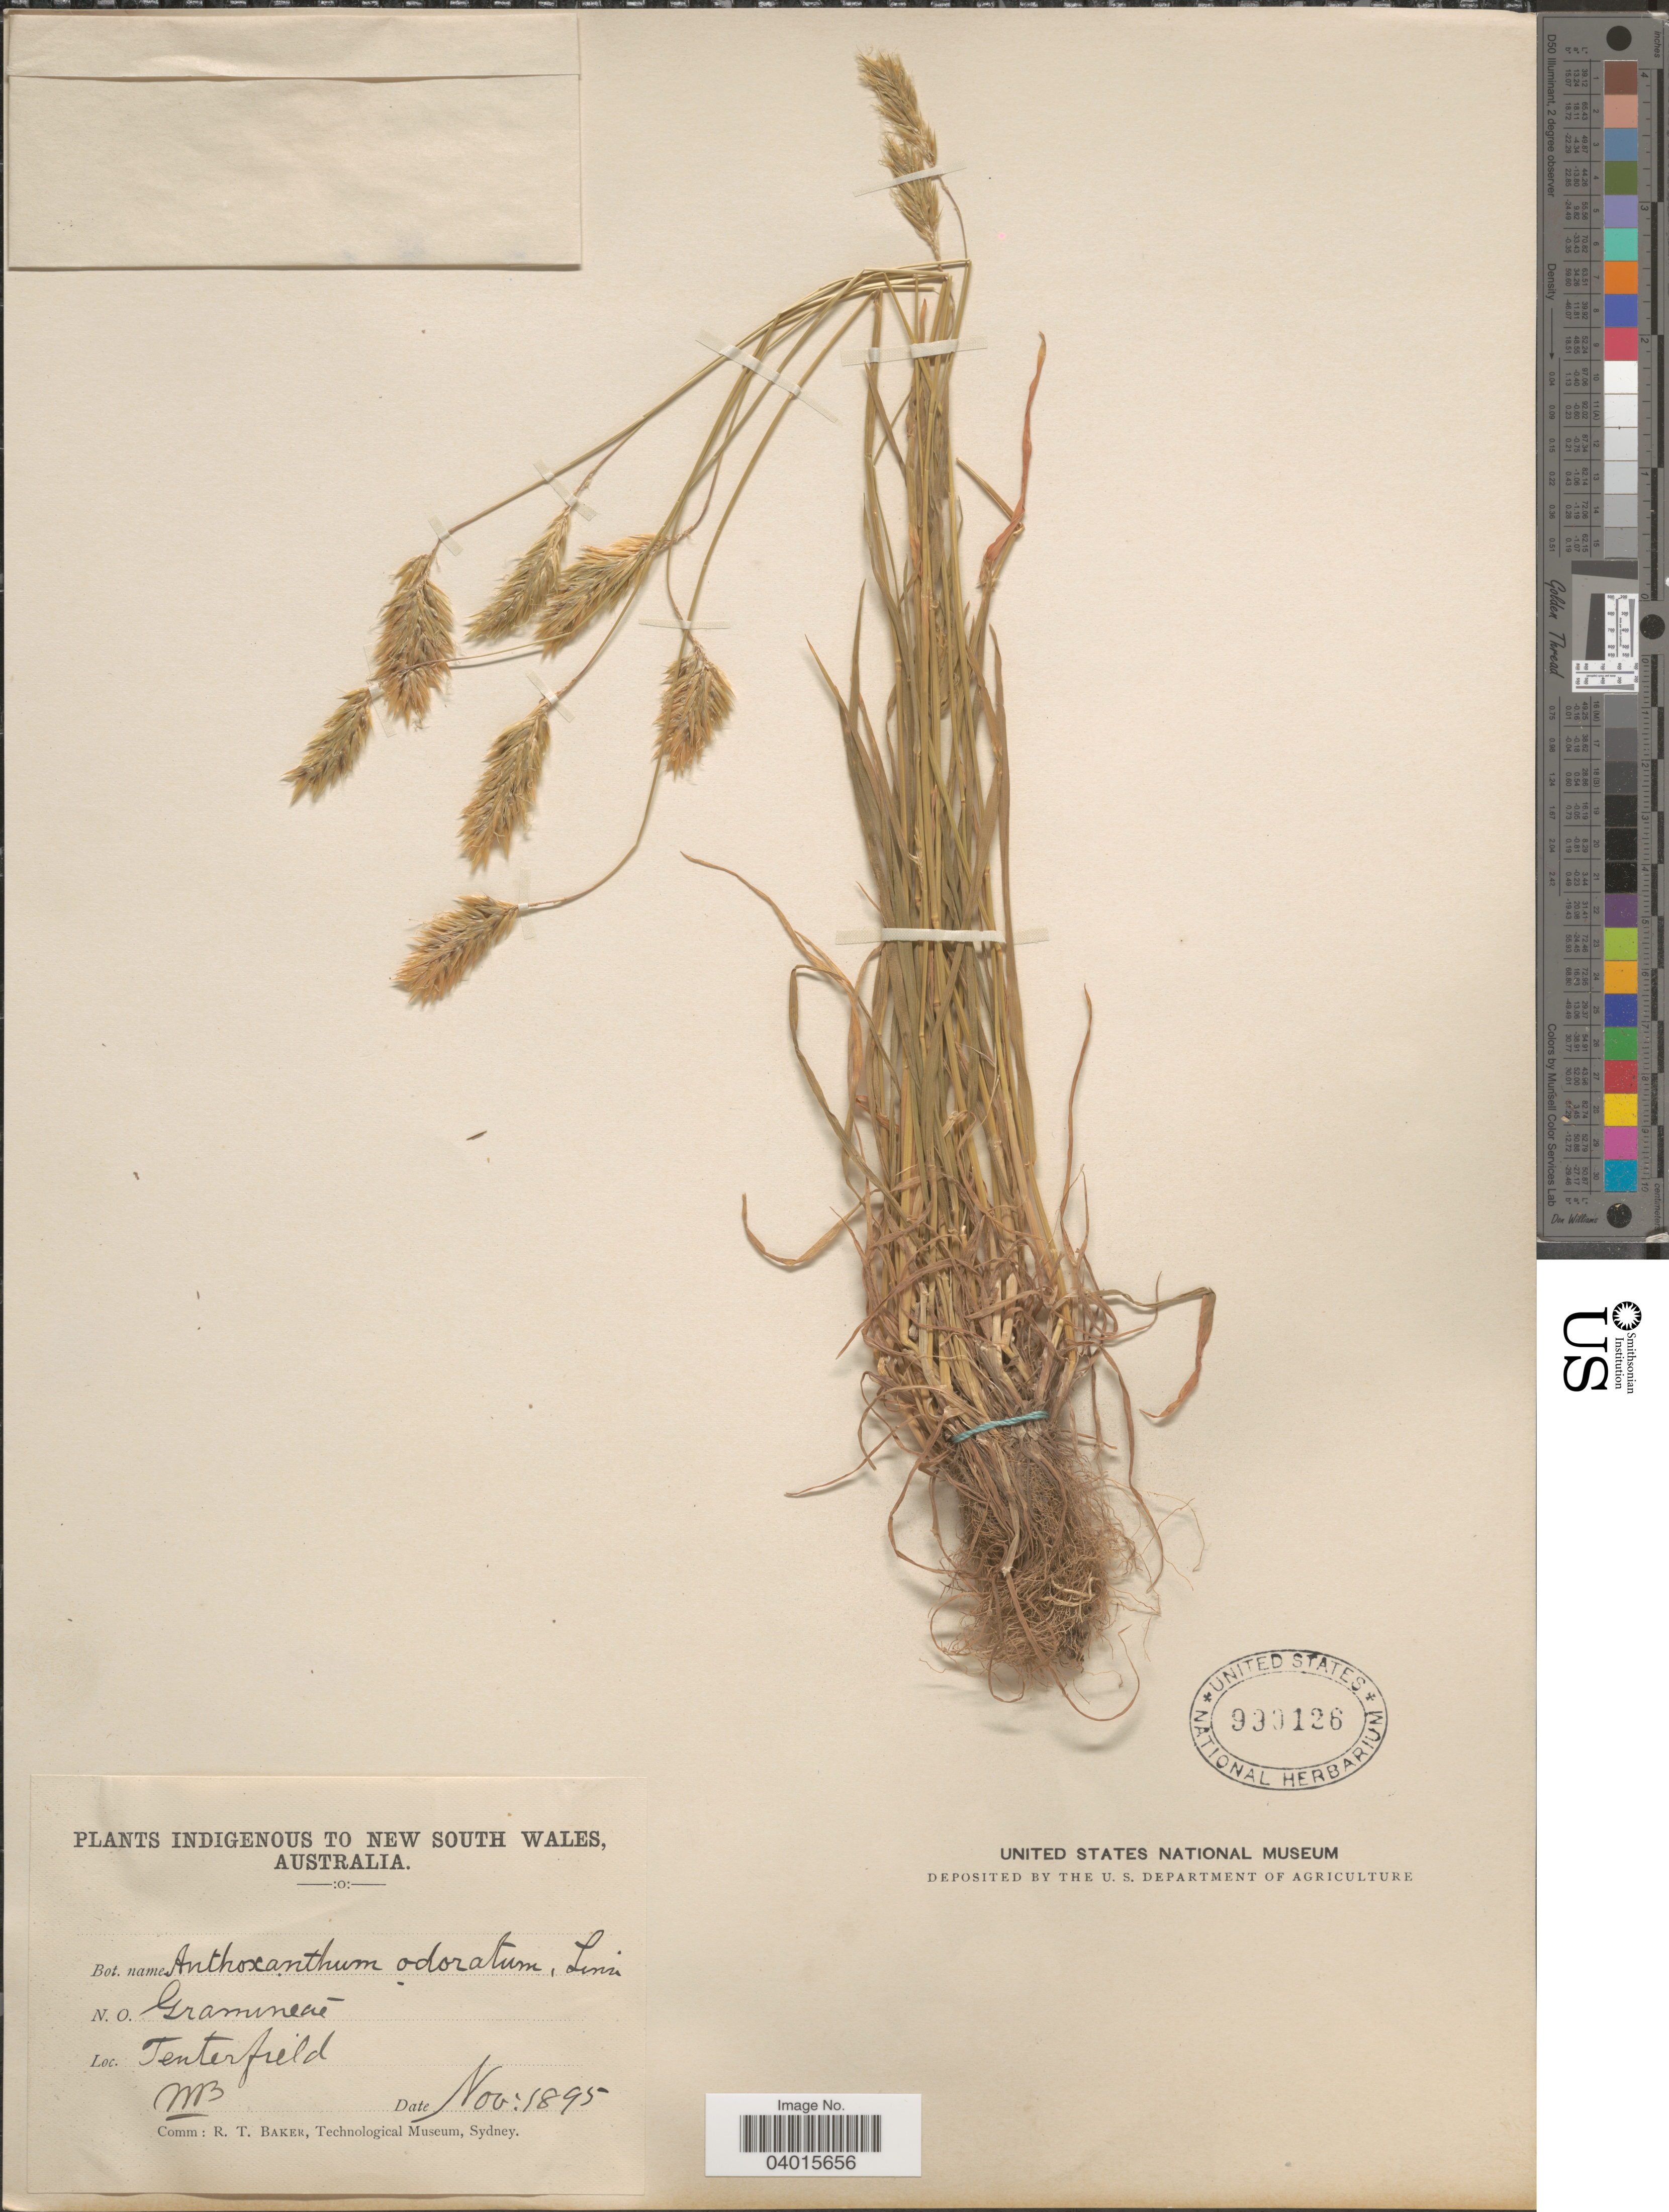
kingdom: Plantae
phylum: Tracheophyta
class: Liliopsida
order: Poales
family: Poaceae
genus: Anthoxanthum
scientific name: Anthoxanthum odoratum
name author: L.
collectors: W. B.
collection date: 1895-11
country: Australia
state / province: New South Wales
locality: Indigenous to New South Wales. Tenterfield.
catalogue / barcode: US 990126